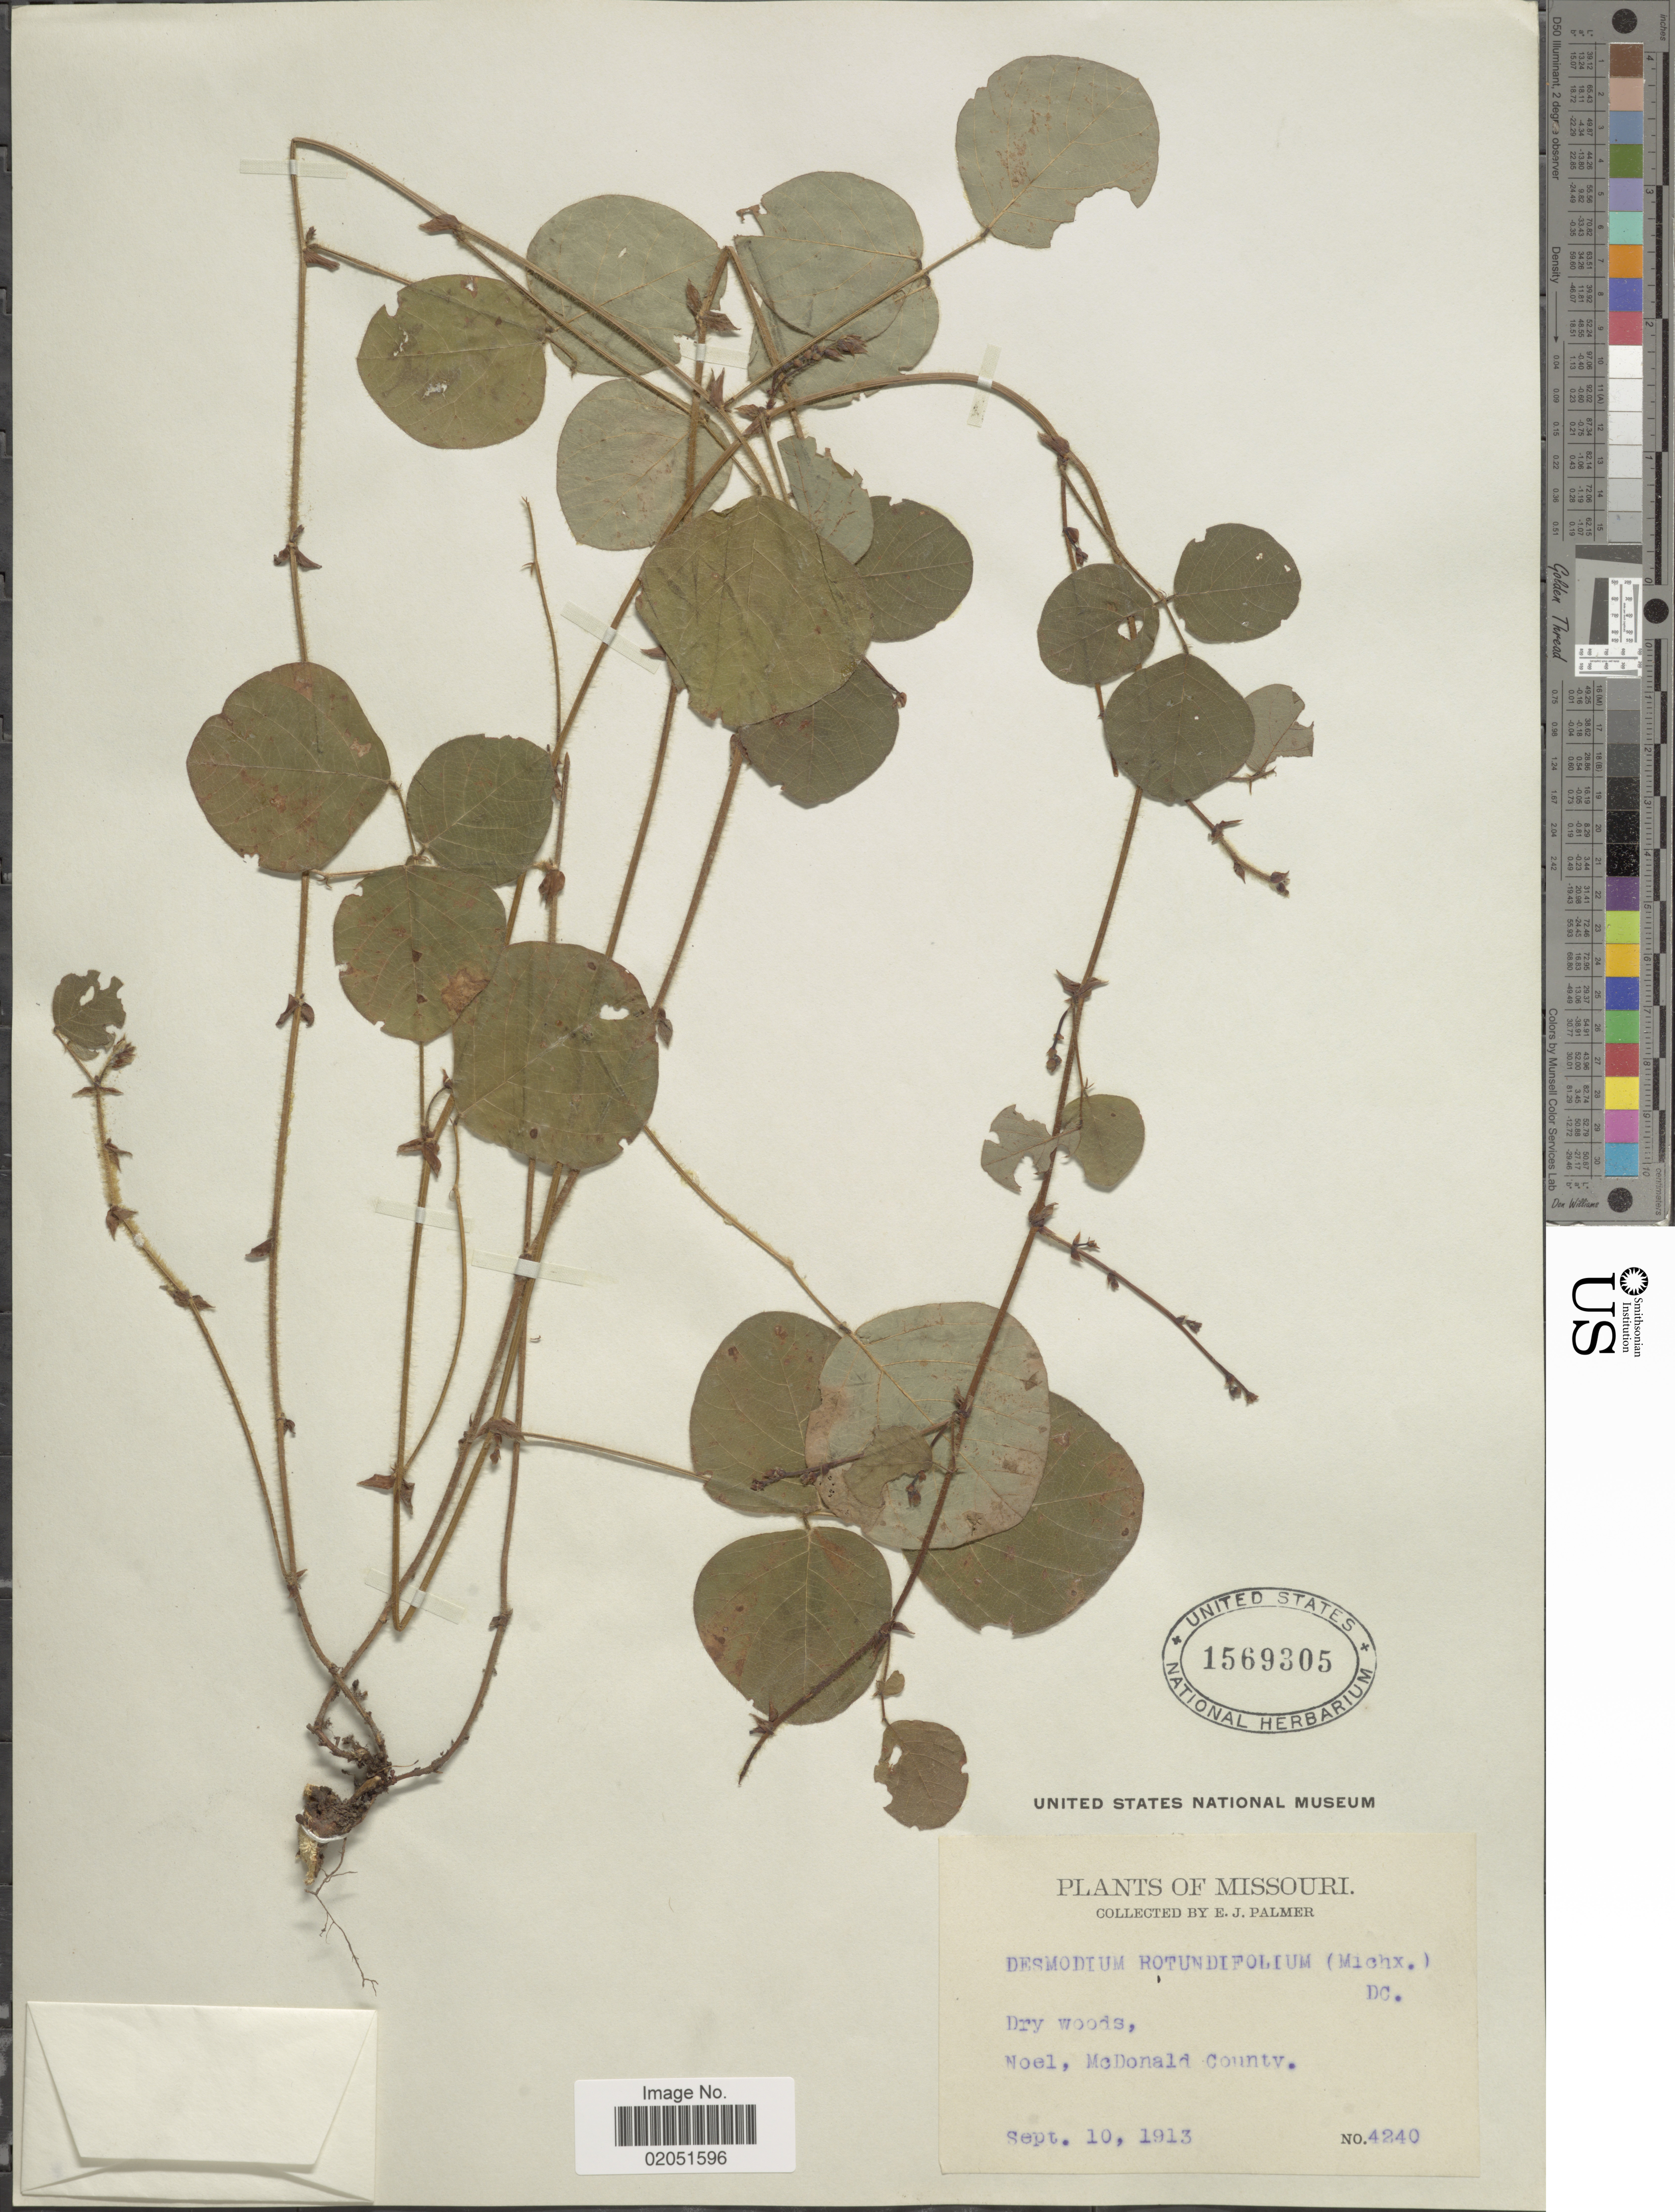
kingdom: Plantae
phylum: Tracheophyta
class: Magnoliopsida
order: Fabales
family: Fabaceae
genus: Desmodium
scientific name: Desmodium rotundifolium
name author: DC.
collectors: E. J. Palmer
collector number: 4240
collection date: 1913-09-10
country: United States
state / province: Missouri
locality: Noel, McDonald County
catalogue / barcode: US 1569305